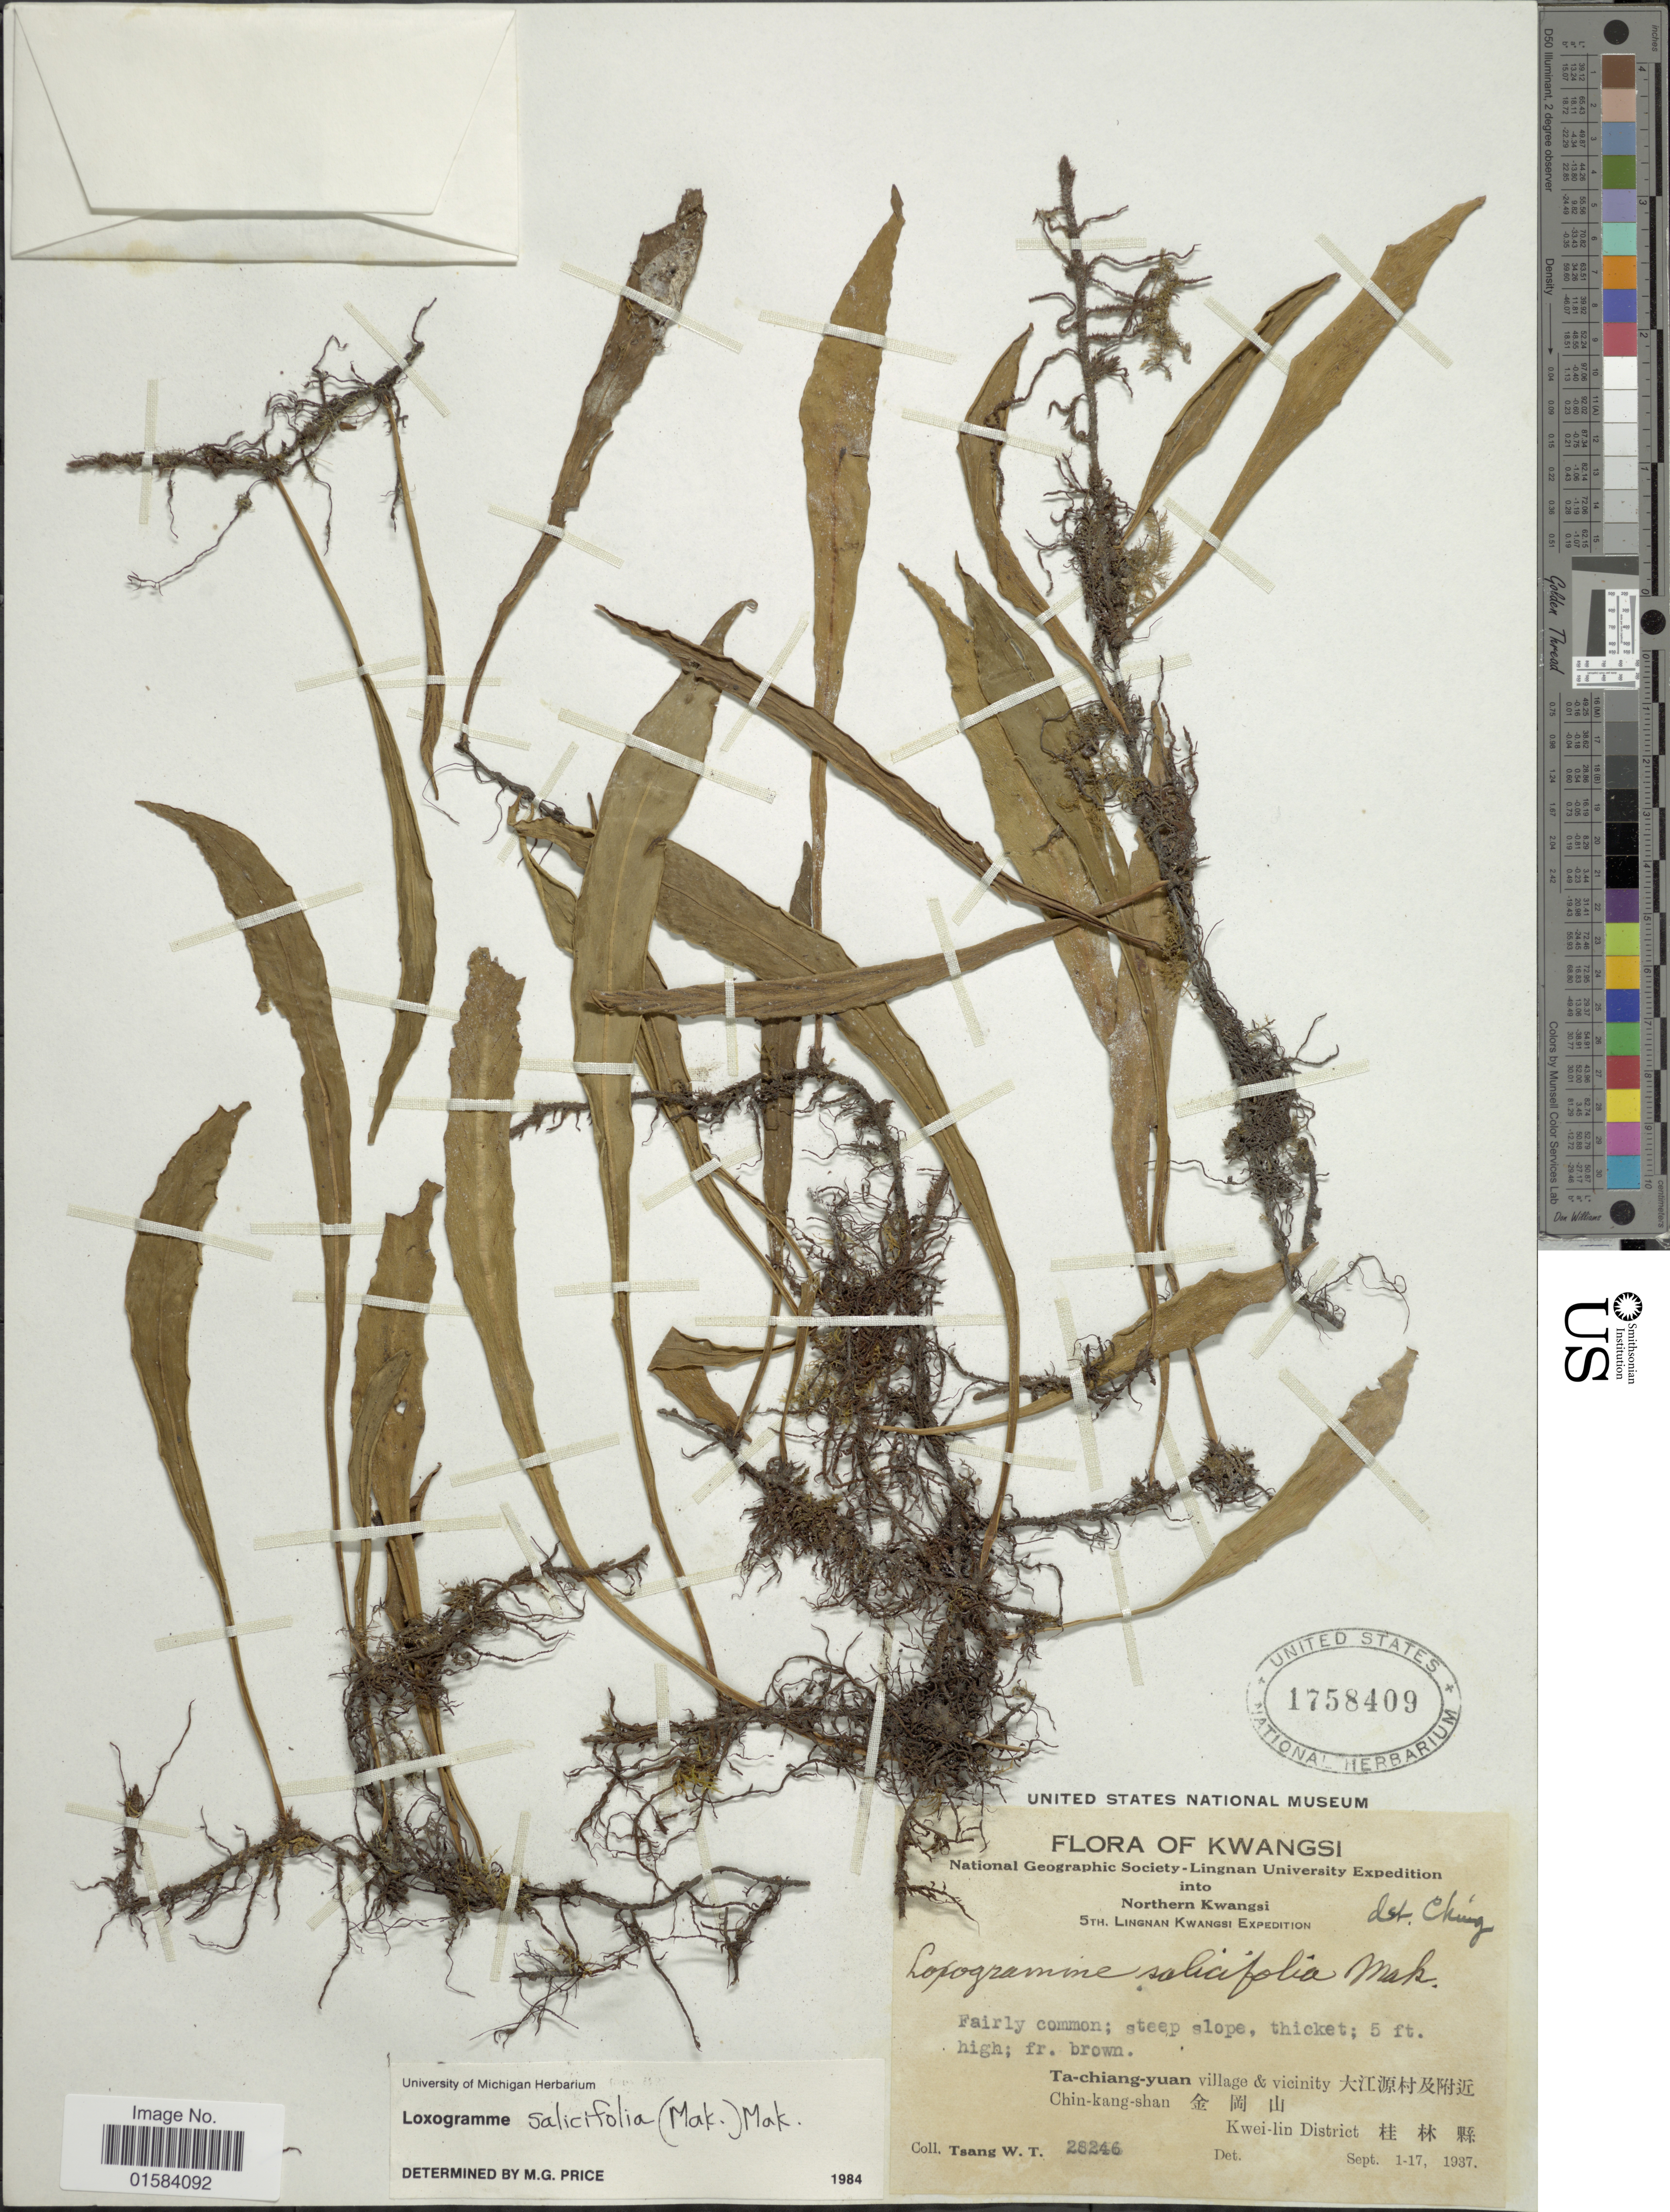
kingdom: Plantae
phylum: Tracheophyta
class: Polypodiopsida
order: Polypodiales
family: Polypodiaceae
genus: Loxogramme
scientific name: Loxogramme salicifolia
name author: (Makino) Makino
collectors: W. T. Tsang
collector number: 28246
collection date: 1937-09-01/1937-09-17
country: China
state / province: Guangxi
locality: Kwasi,Ta-chiang-yuan village & vicinity, Chin-kang-shan, Kwei-Lin District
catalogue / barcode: US 1758409